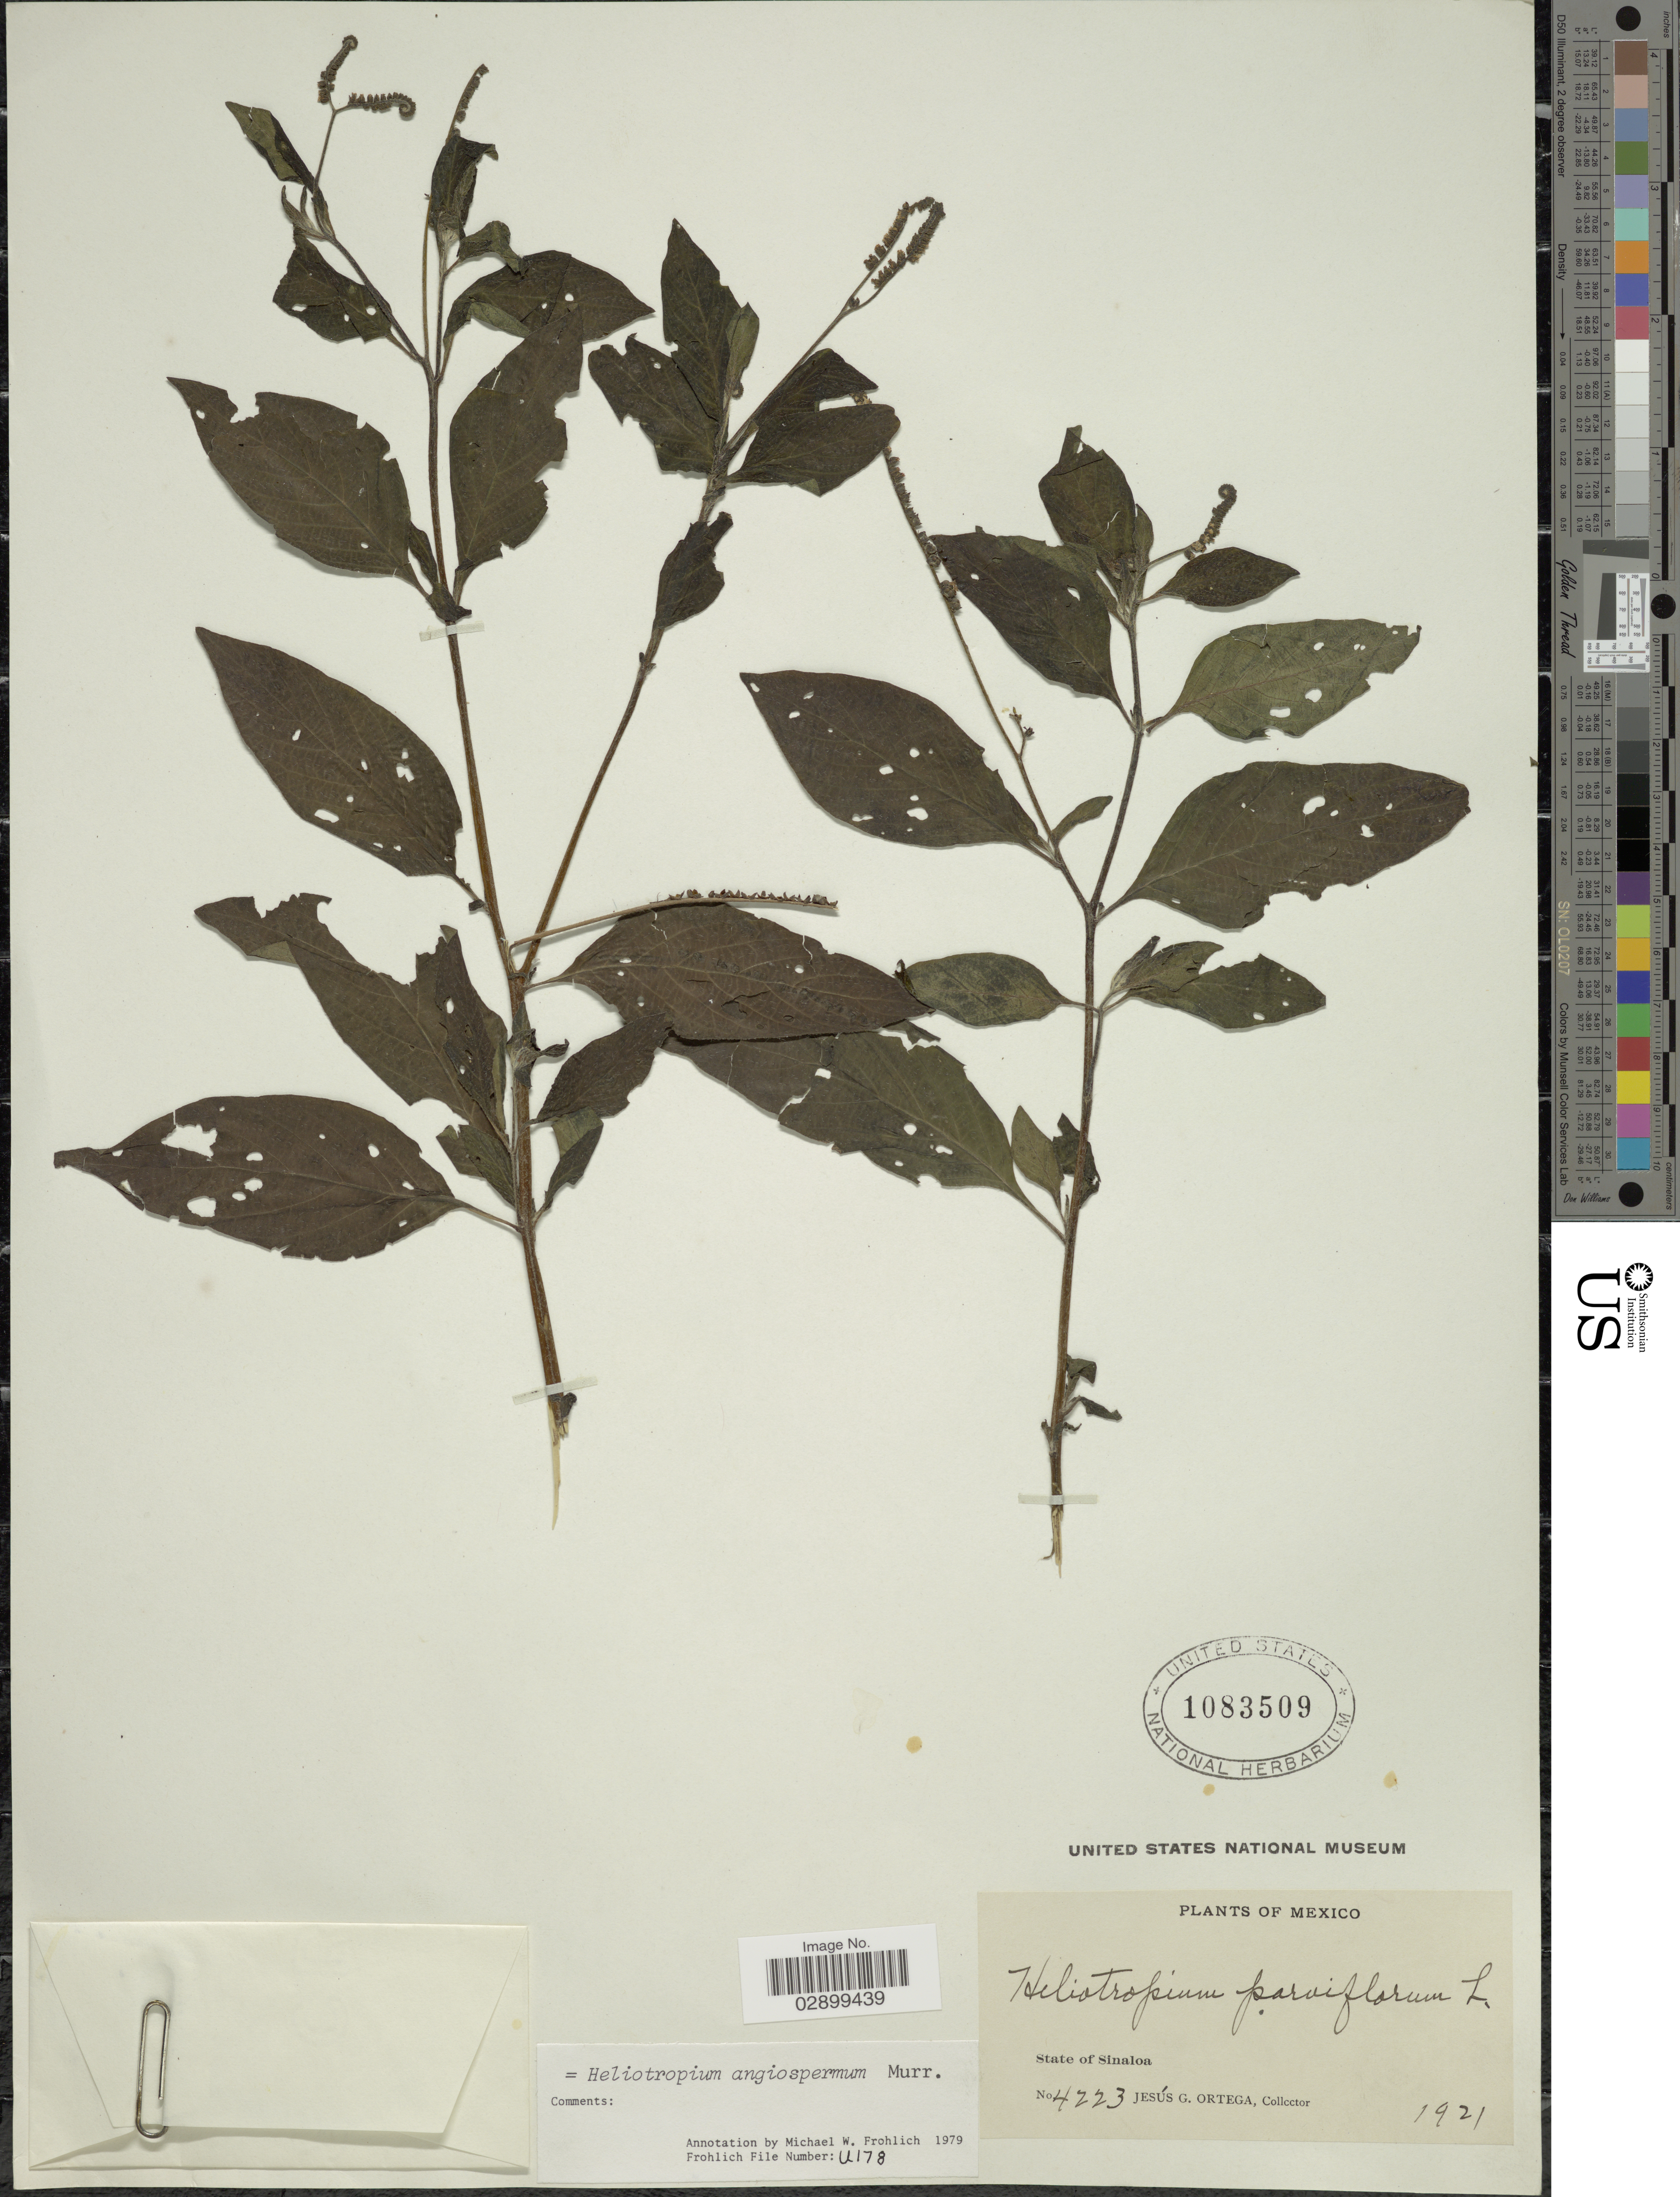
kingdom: Plantae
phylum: Tracheophyta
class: Magnoliopsida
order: Boraginales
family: Heliotropiaceae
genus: Heliotropium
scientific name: Heliotropium angiospermum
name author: Murray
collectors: J. Ortega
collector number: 4223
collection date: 1921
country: Mexico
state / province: Sinaloa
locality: State of Sinaloa.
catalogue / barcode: US 1083509